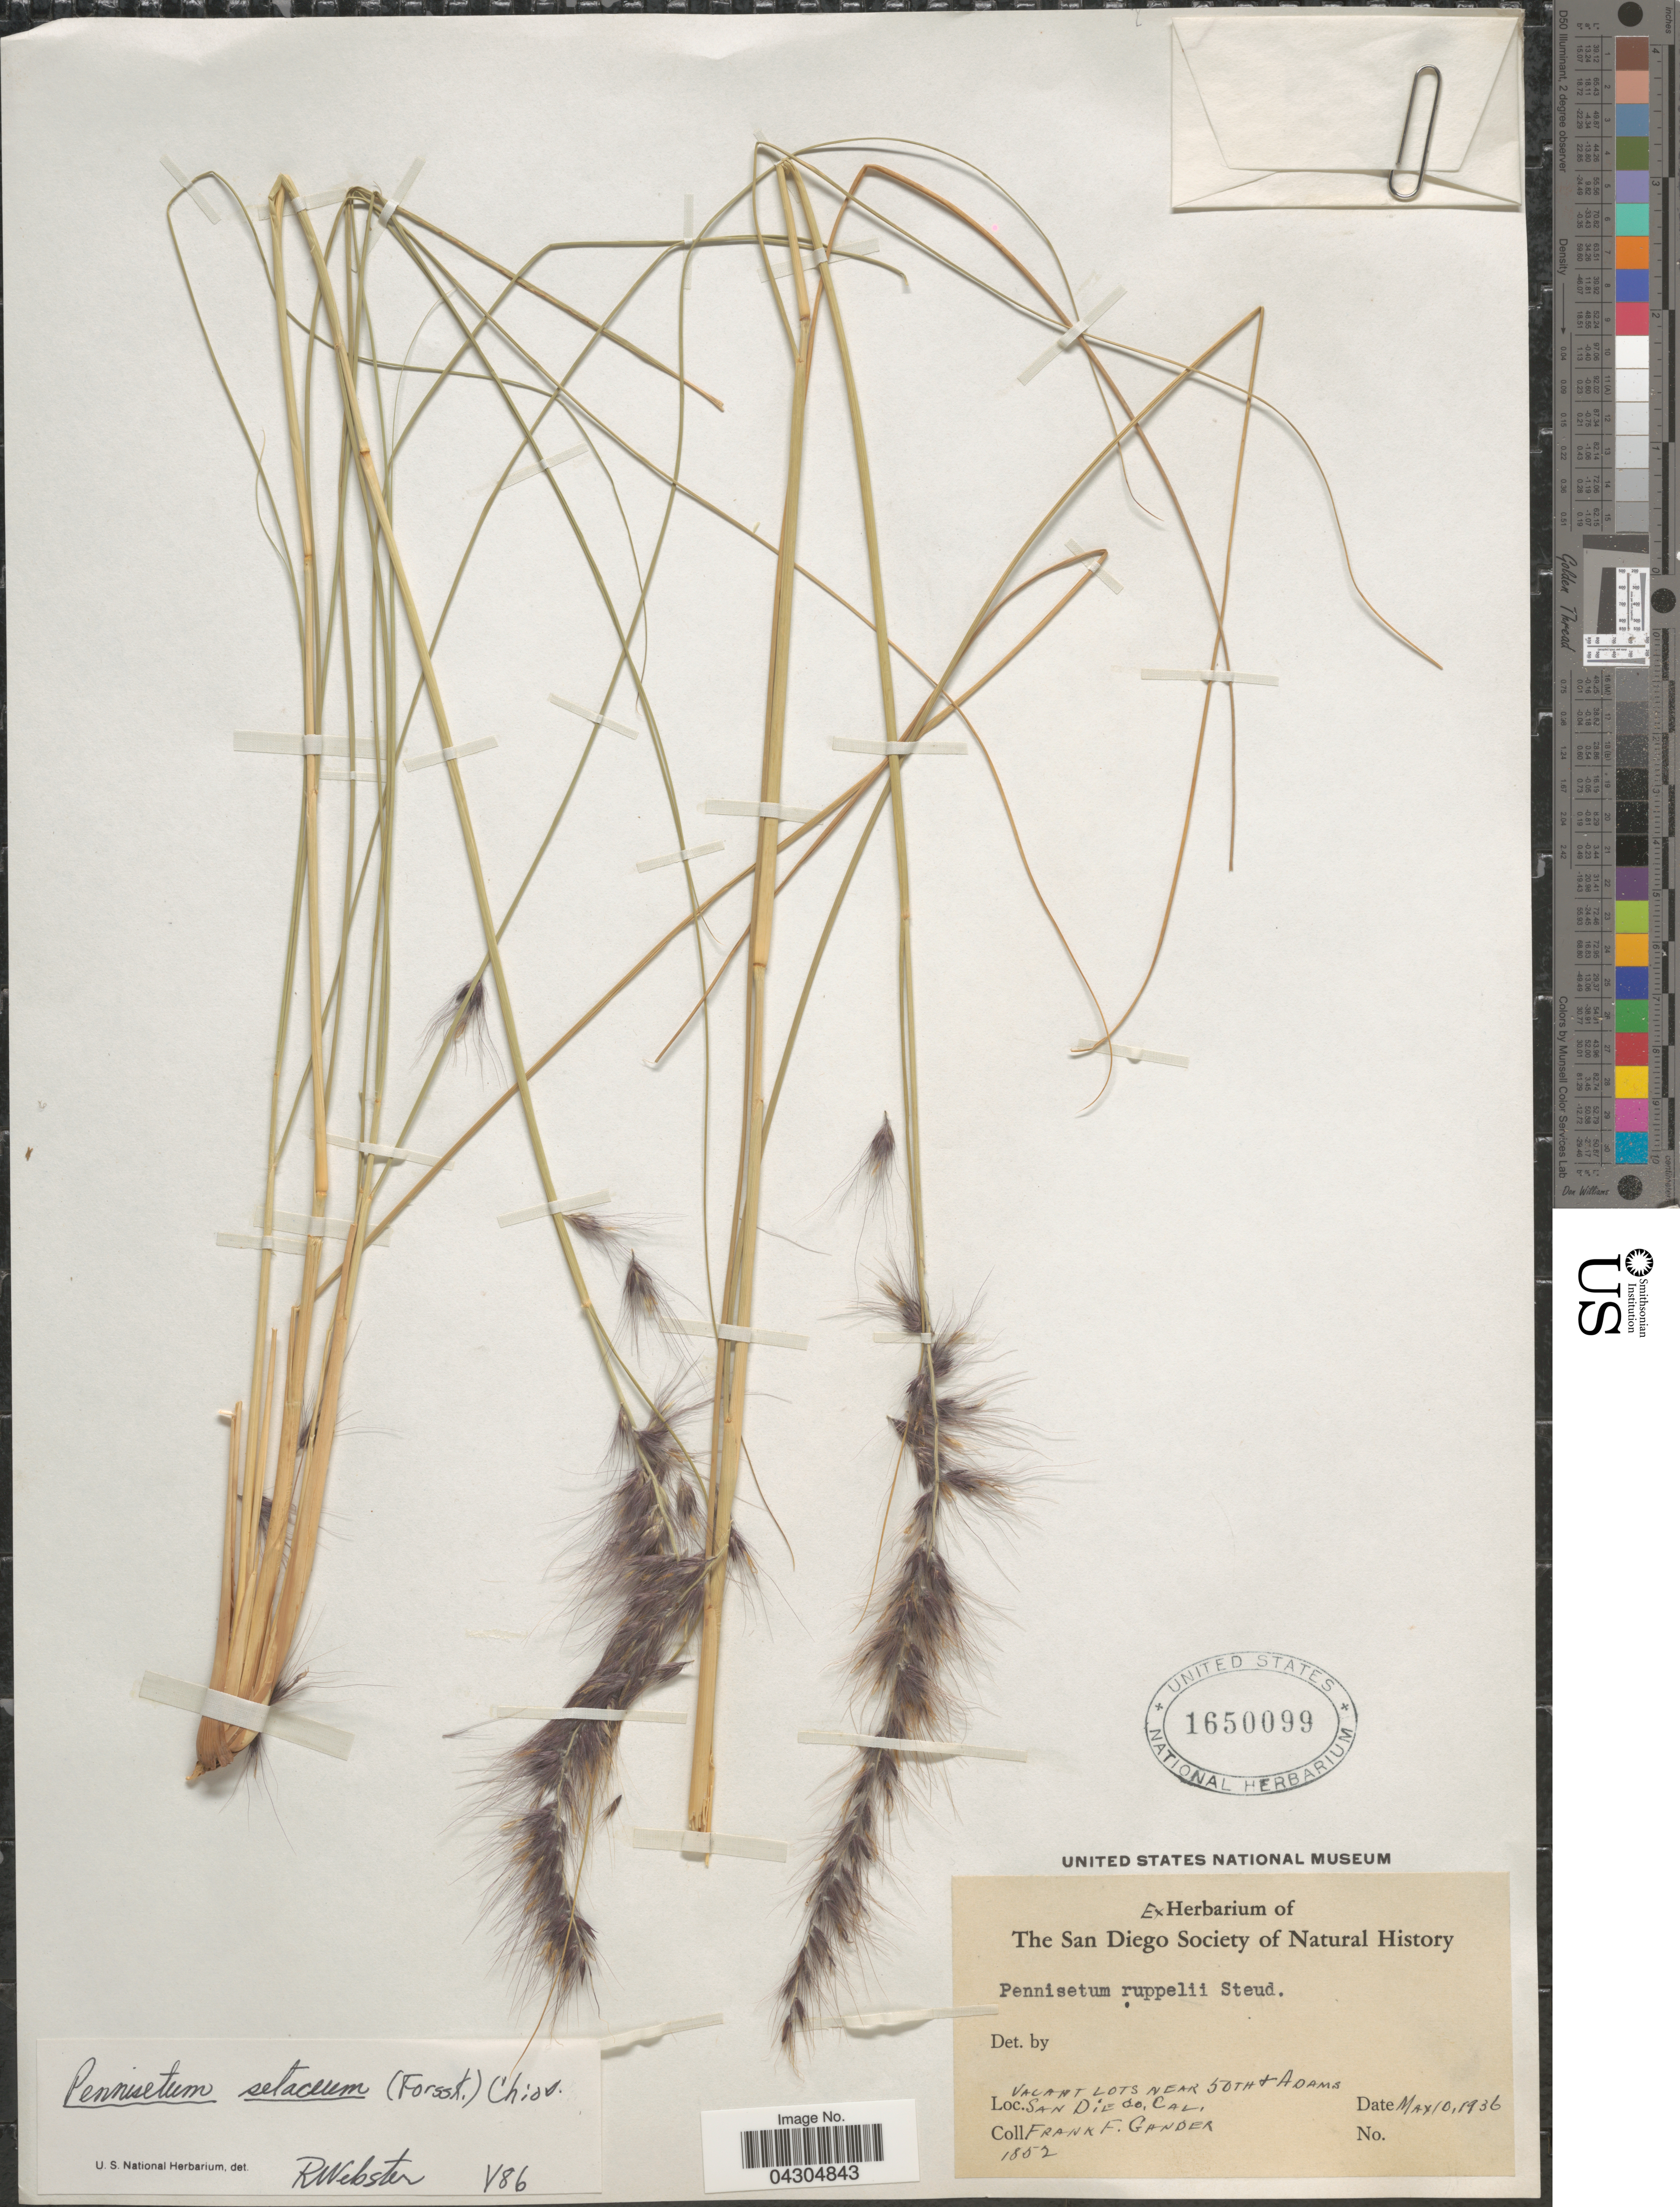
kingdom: Plantae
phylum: Tracheophyta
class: Liliopsida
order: Poales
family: Poaceae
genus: Cenchrus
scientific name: Cenchrus setaceus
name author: (Forssk.) Morrone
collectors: F. Gander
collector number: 1852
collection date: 1936-05-10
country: United States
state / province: California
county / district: San Diego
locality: Vacant lots near 50th + Adams. San Diego.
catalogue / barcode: US 1650099